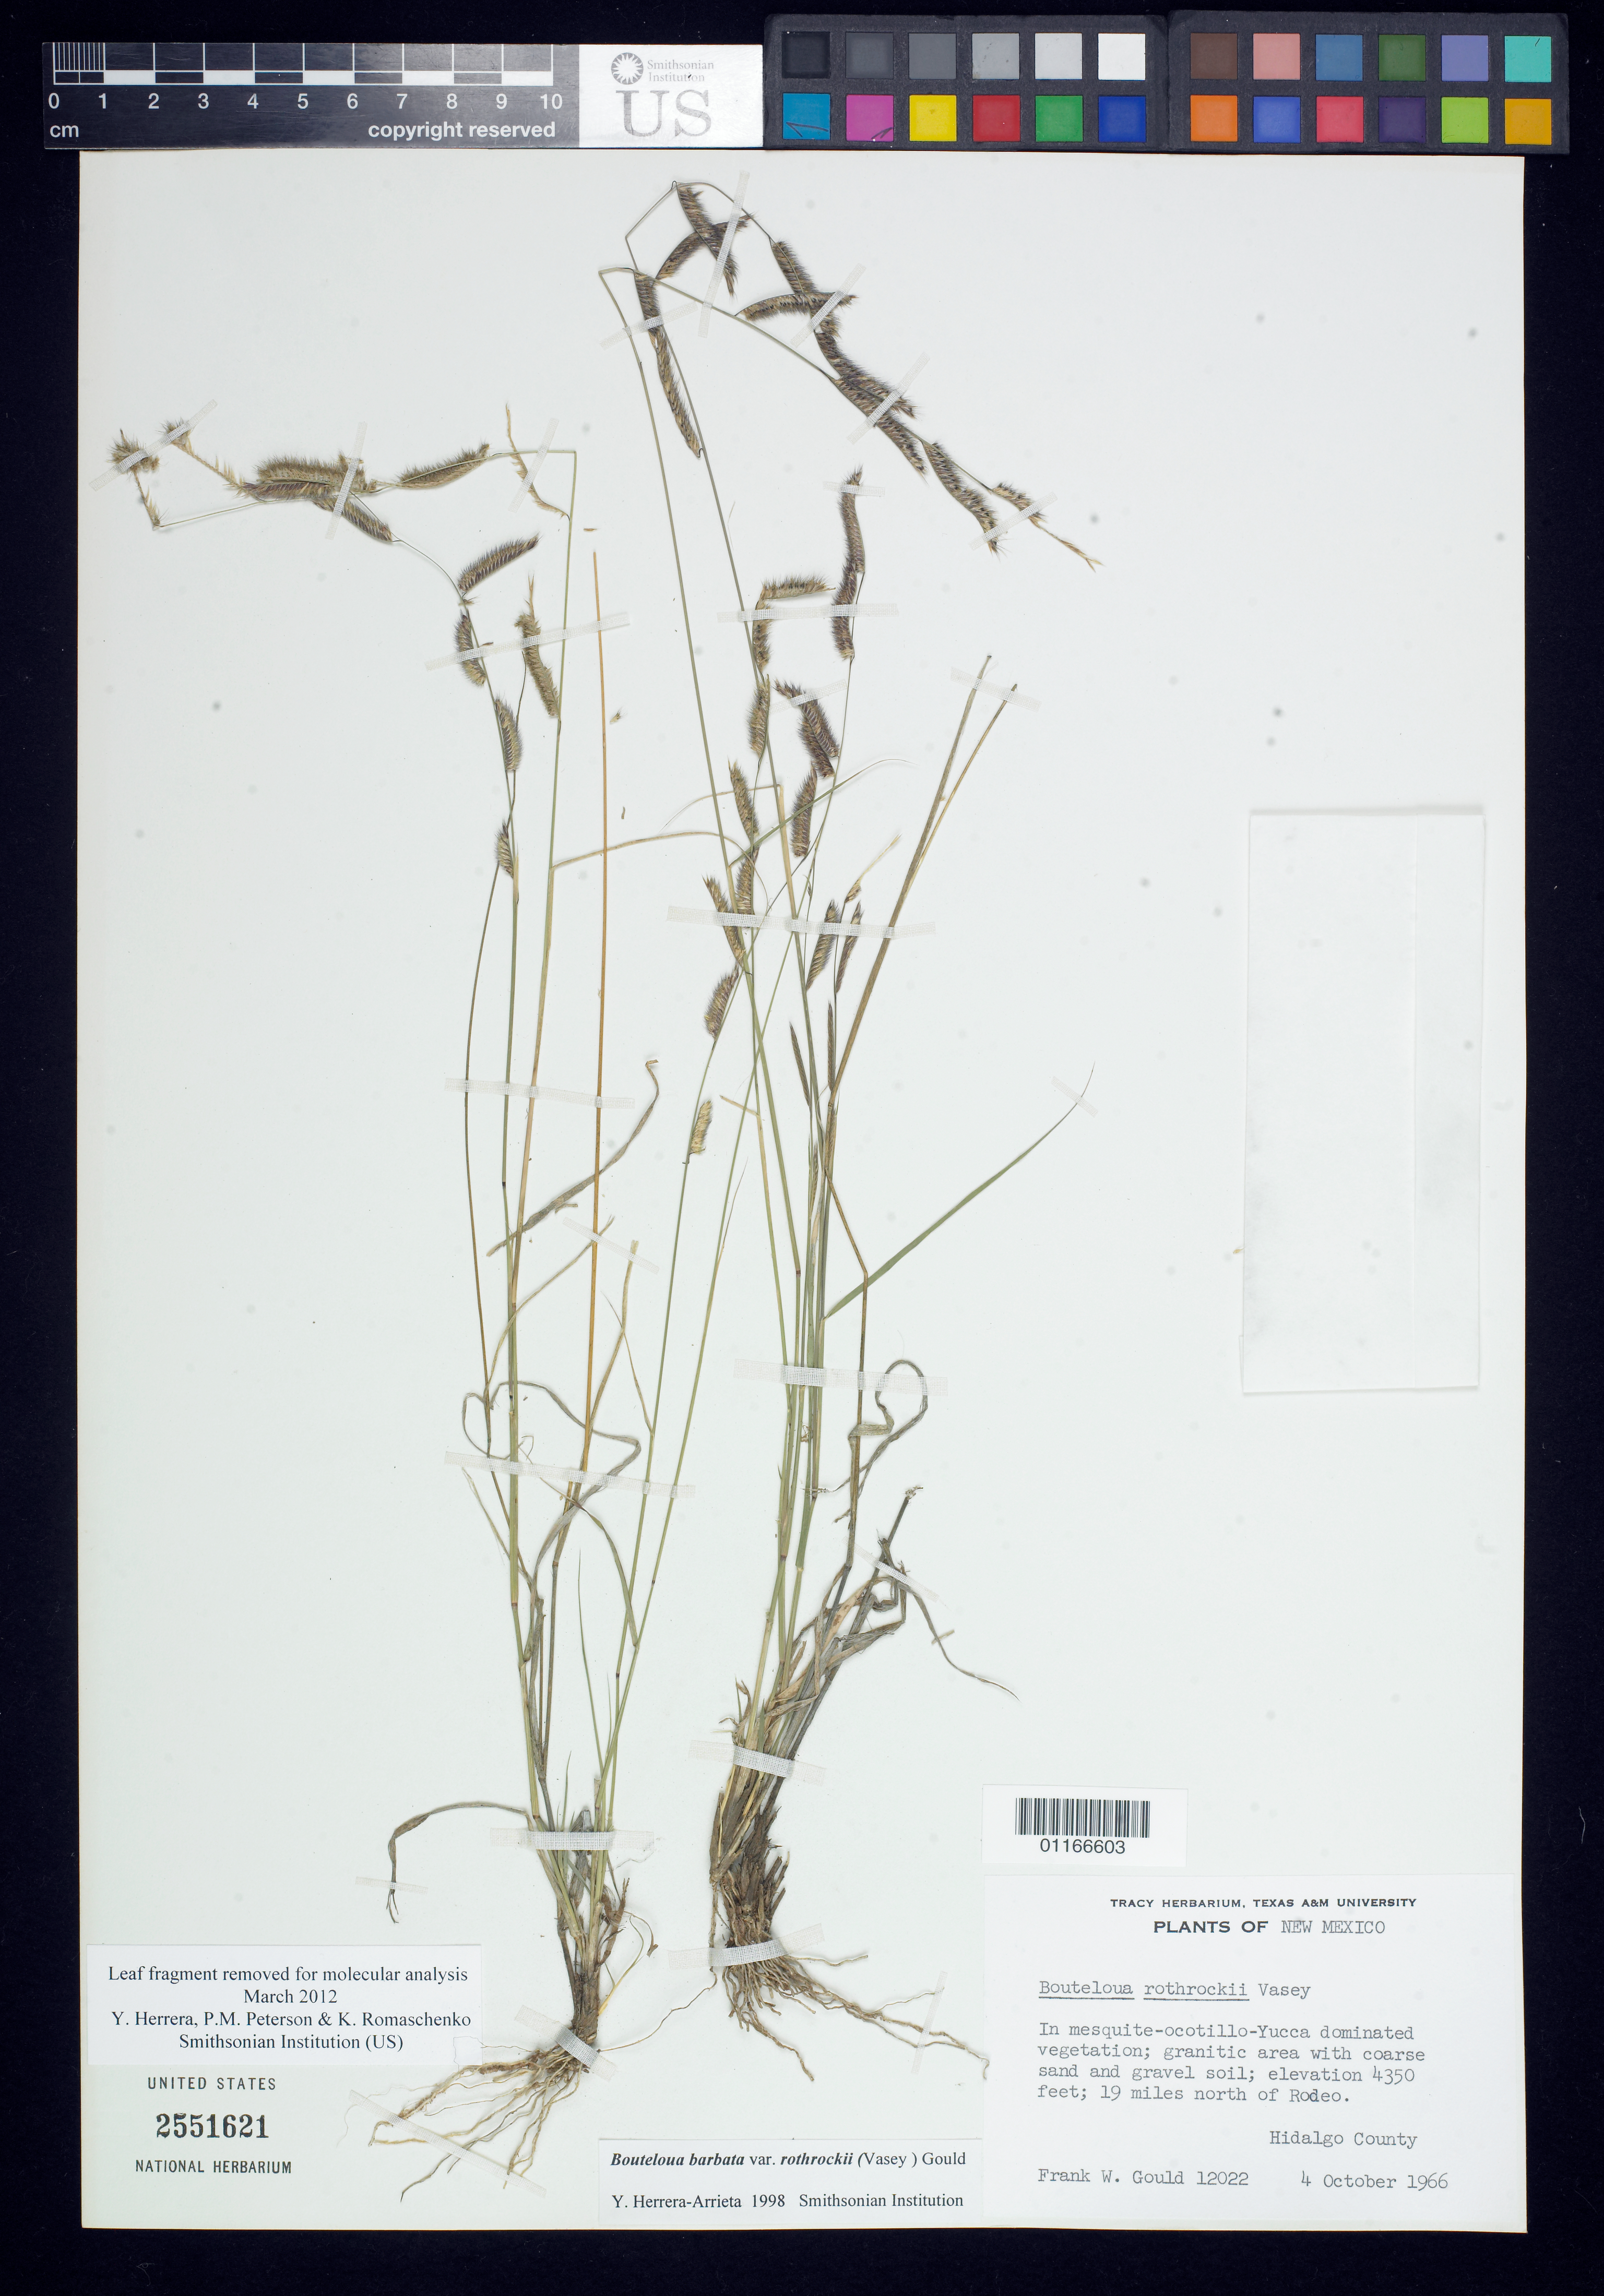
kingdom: Plantae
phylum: Tracheophyta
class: Liliopsida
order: Poales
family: Poaceae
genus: Bouteloua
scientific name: Bouteloua barbata var. rothrockii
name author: (Vasey) Gould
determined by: Herrera Arrieta, Y., (CIIDIR), Instituto Politecnico Nacional (MEXICO)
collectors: F. W. Gould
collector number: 12022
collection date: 1966-10-04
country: United States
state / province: New Mexico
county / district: Hidalgo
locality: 19 miles north of Rodeo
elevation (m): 1326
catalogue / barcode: US 2551621